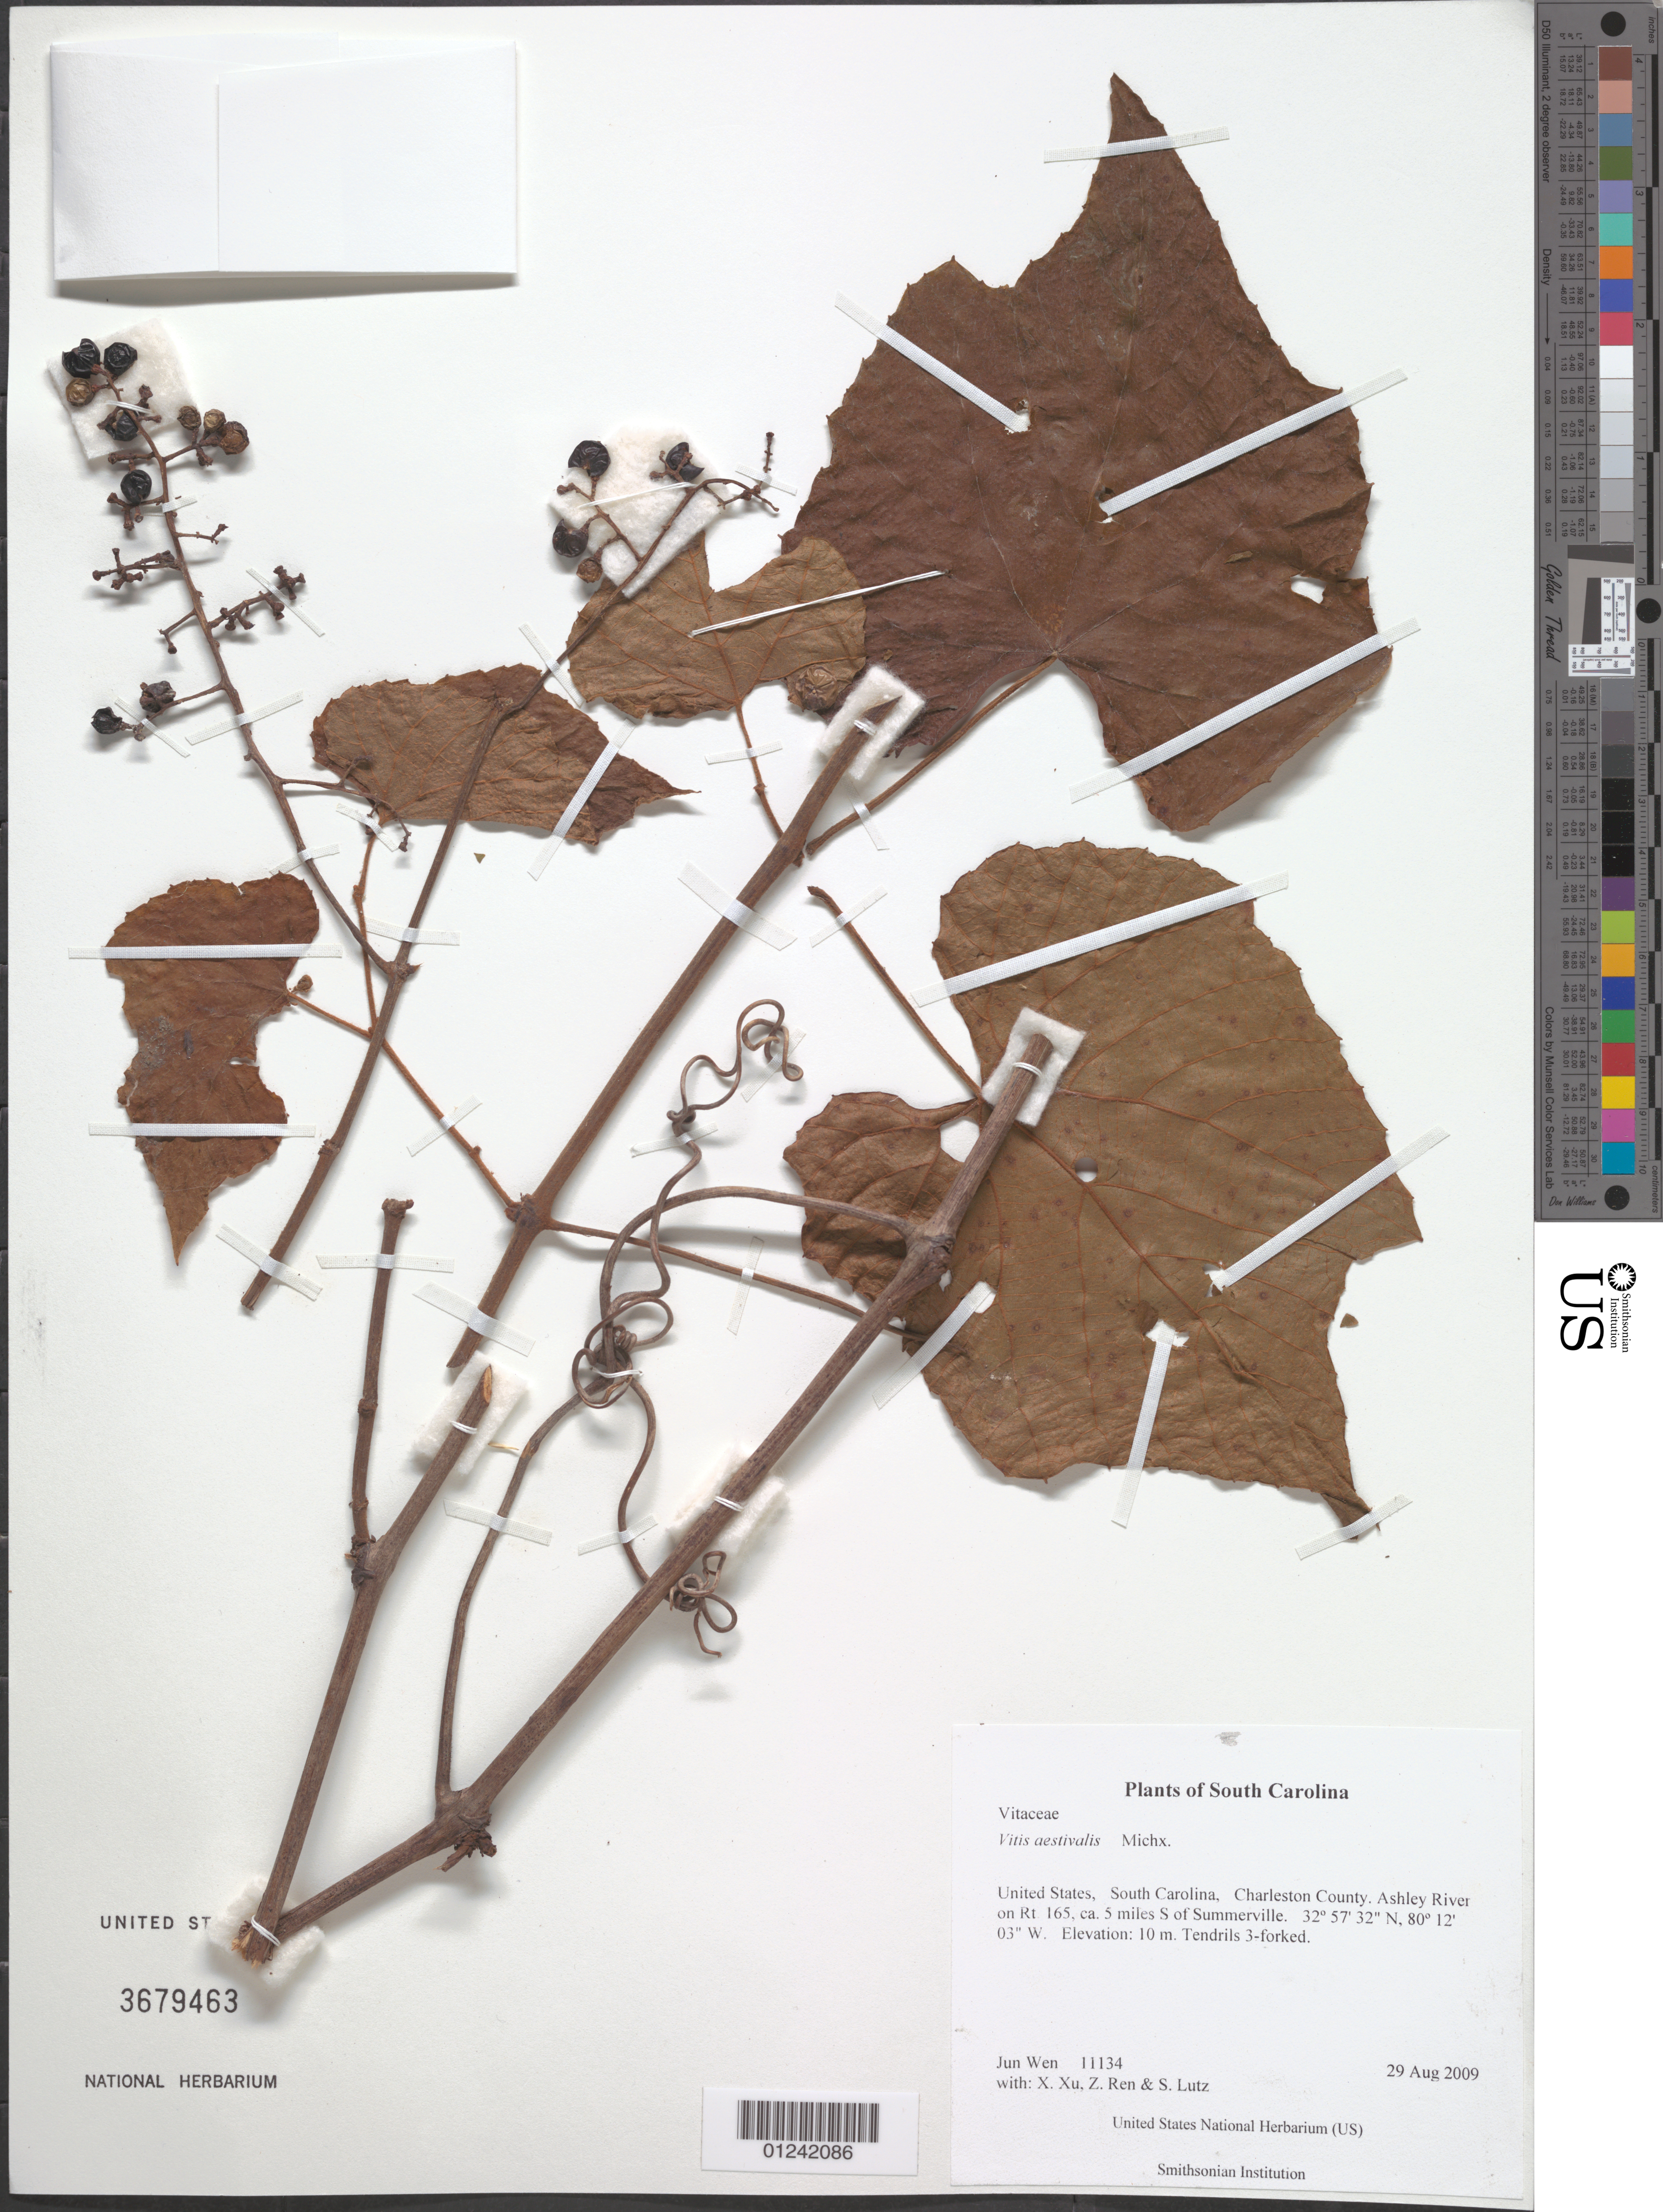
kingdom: Plantae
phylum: Tracheophyta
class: Magnoliopsida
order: Vitales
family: Vitaceae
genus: Vitis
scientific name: Vitis aestivalis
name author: Michx.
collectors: J. Wen, X. Xu, Z. Ren & S. Lutz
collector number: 11134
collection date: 2009-08-29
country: United States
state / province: South Carolina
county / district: Charleston County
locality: Ashley River on Rt. 165, ca. 5 miles S of Summerville.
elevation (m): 10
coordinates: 32 57 32.3 N, 80 12 02.7 W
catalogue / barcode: US 3679463